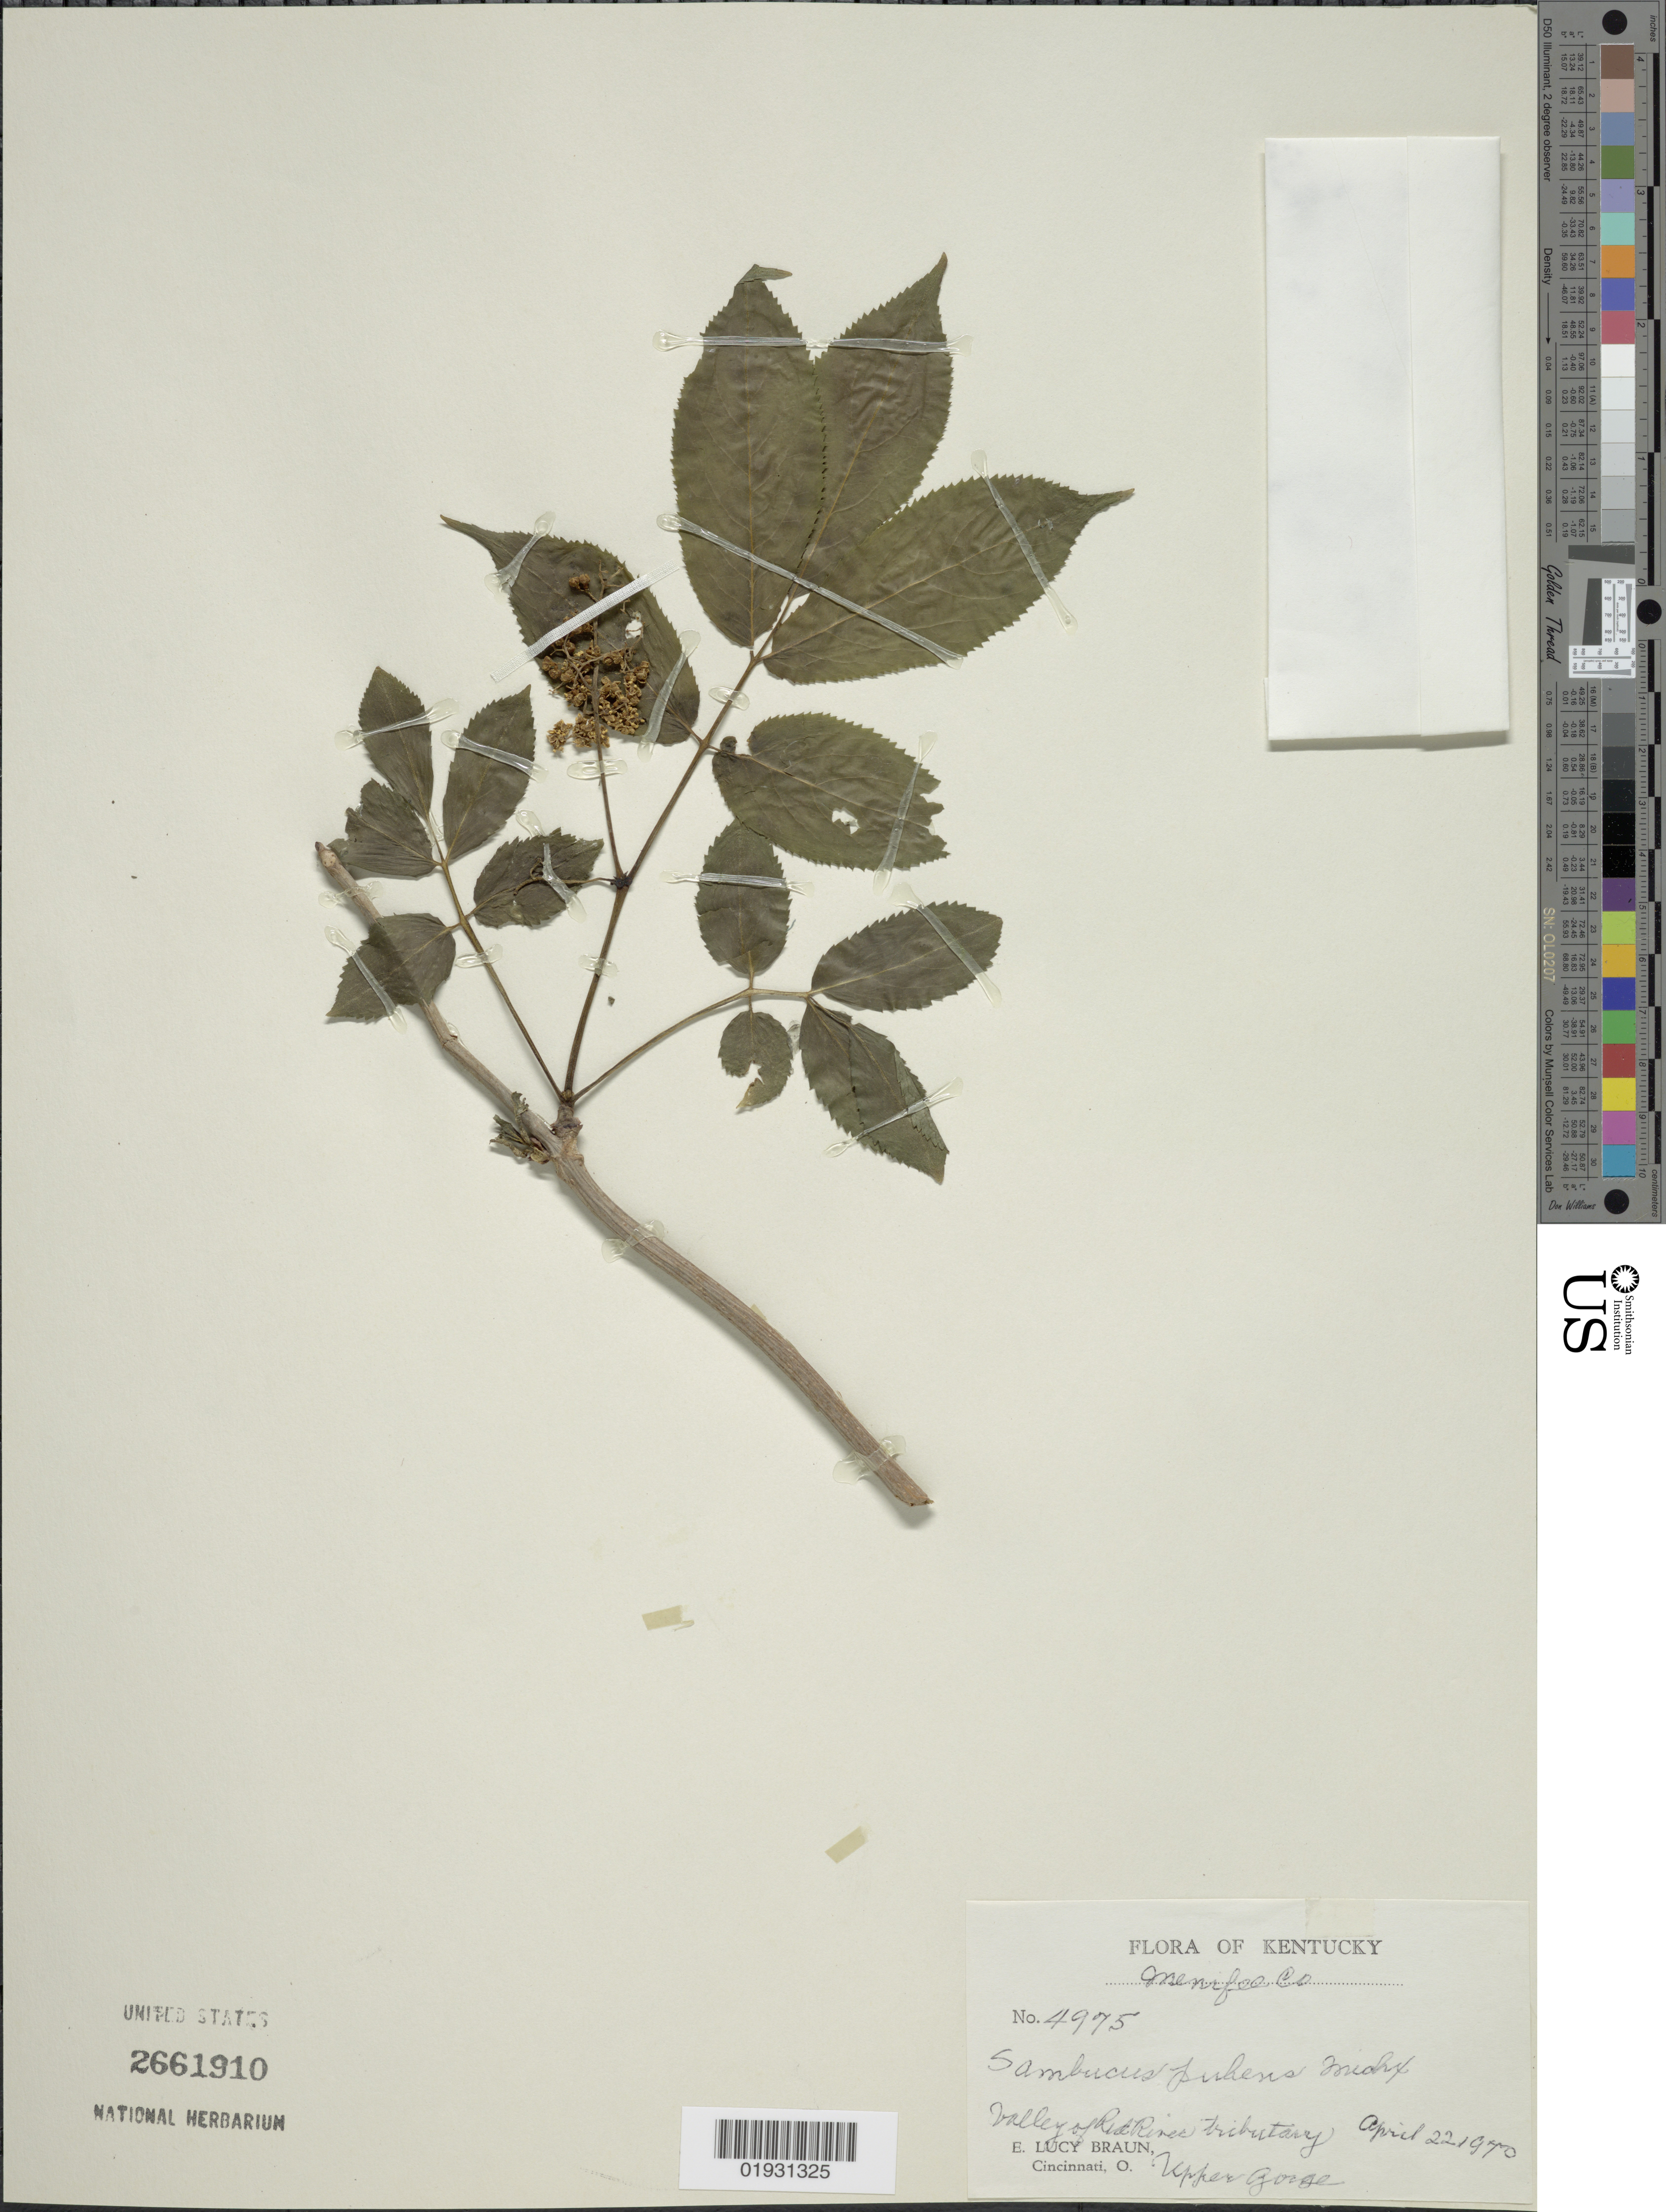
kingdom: Plantae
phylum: Tracheophyta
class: Magnoliopsida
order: Dipsacales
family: Viburnaceae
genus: Sambucus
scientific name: Sambucus racemosa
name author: L.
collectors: E. L. Braun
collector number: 4975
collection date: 1970-04-22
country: United States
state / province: Kentucky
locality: Menifee Co., Valley of Red River tributary, Upper Gorge.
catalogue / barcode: US 2661910